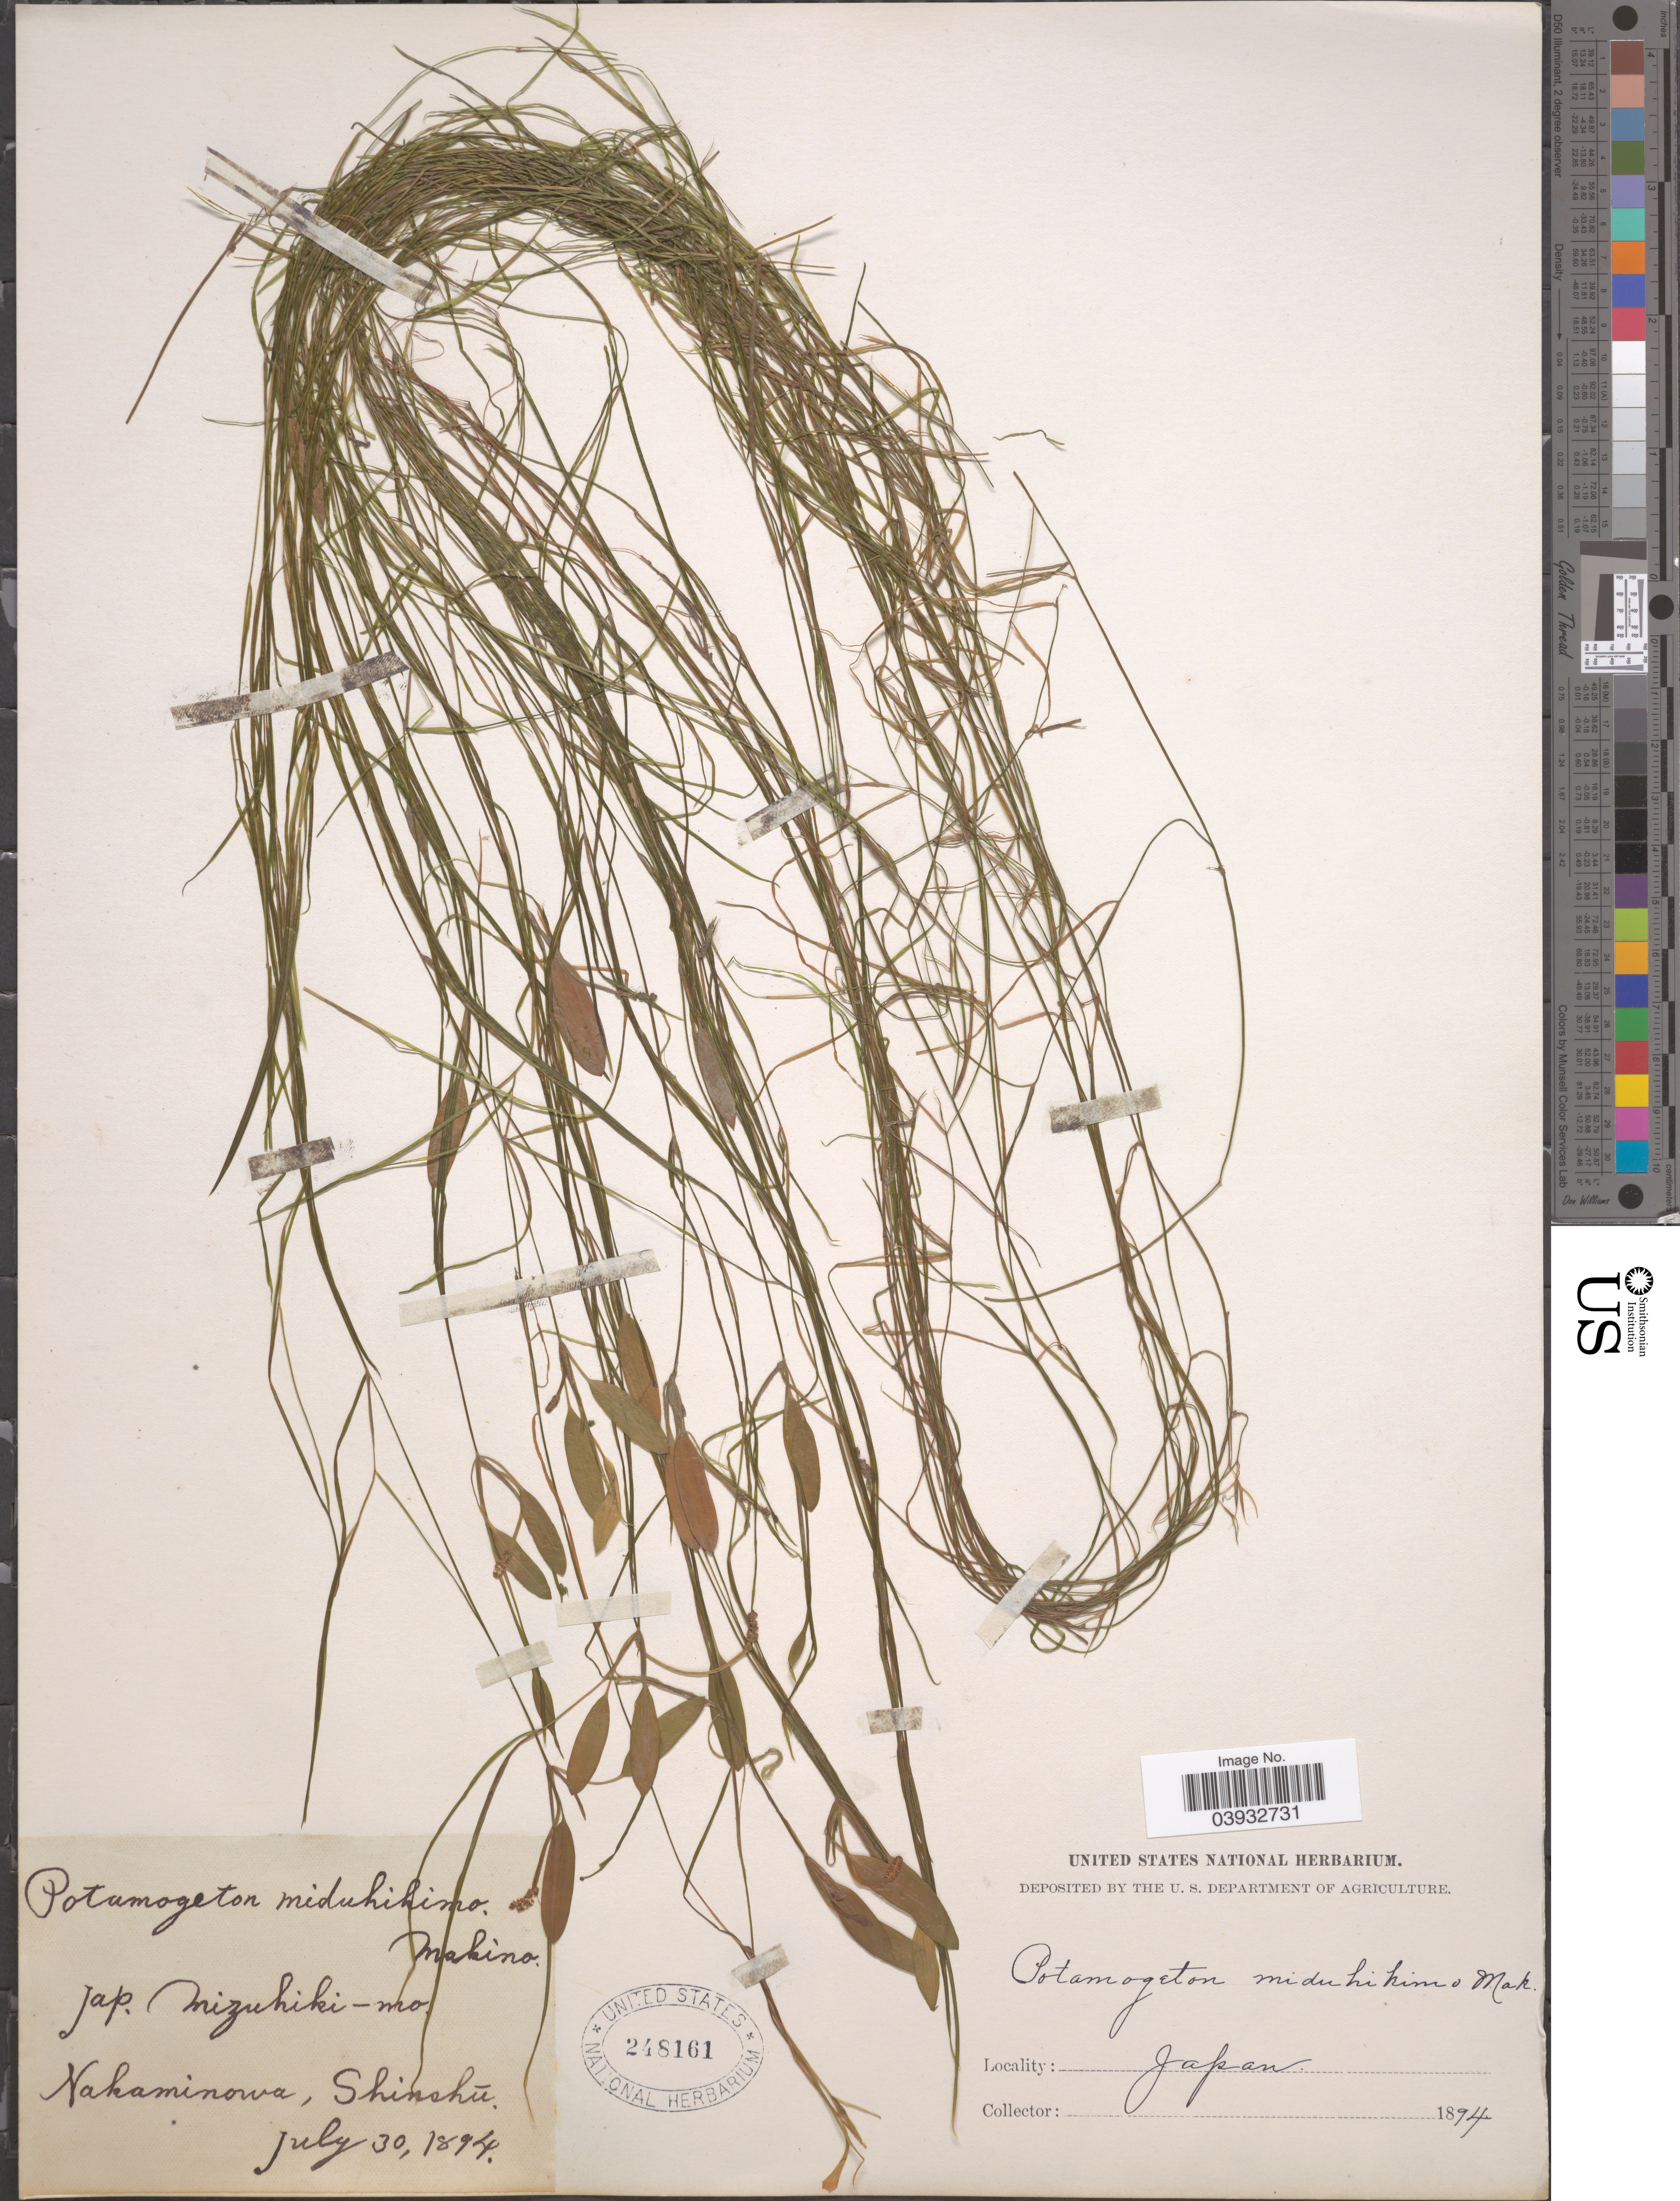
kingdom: Plantae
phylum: Tracheophyta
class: Liliopsida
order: Alismatales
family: Potamogetonaceae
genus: Potamogeton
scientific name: Potamogeton octandrus var. mizuhikimo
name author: (Makino) H. Hara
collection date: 1894-07-30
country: Japan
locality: Nakaminowa, Shinshū.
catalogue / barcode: US 248161